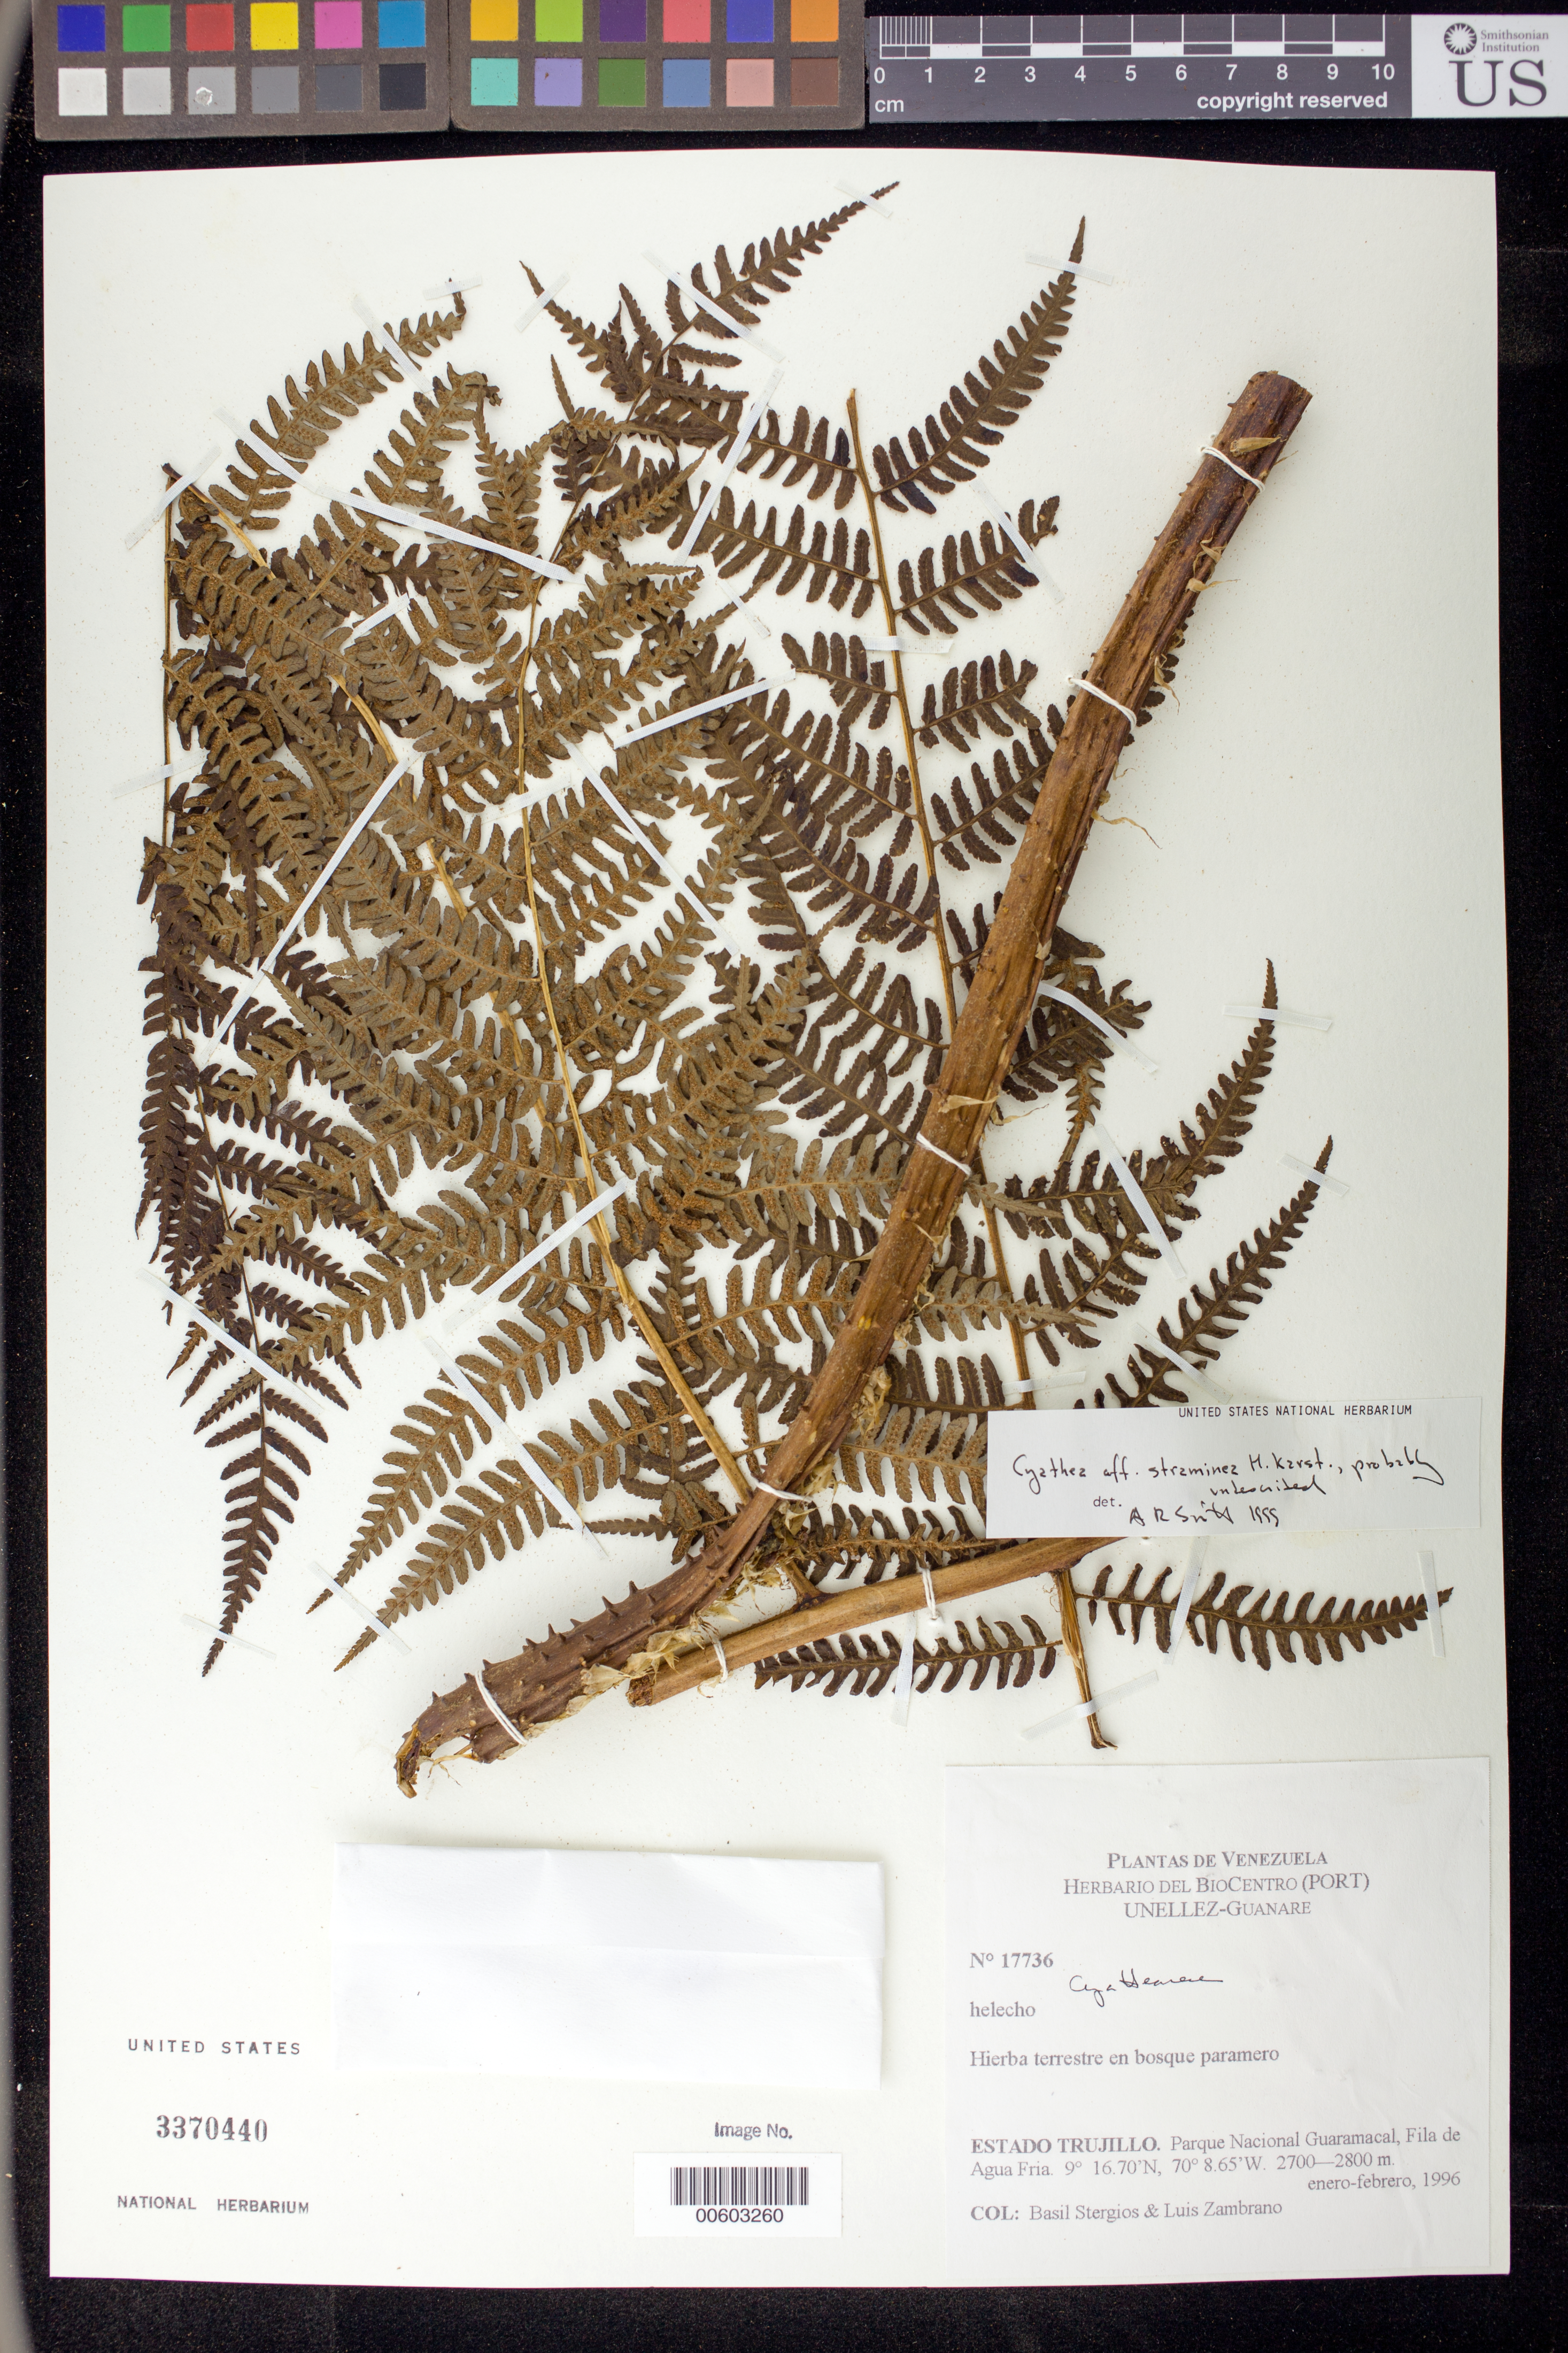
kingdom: Plantae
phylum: Tracheophyta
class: Polypodiopsida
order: Cyatheales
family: Cyatheaceae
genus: Cyathea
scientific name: Cyathea straminea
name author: H. Karst.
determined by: Smith, Alan R., (UC)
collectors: B. G. Stergios & L. Zambrano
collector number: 17736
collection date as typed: Jan 1996 to -- Feb 1996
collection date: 1996-01/1996-02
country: Venezuela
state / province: Trujillo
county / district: Boconó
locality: Parque Nacional Guaramacal, Fila de Agua Fria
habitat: Bosque paramero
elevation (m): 2700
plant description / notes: PORT, UC, US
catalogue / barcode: US 3370440